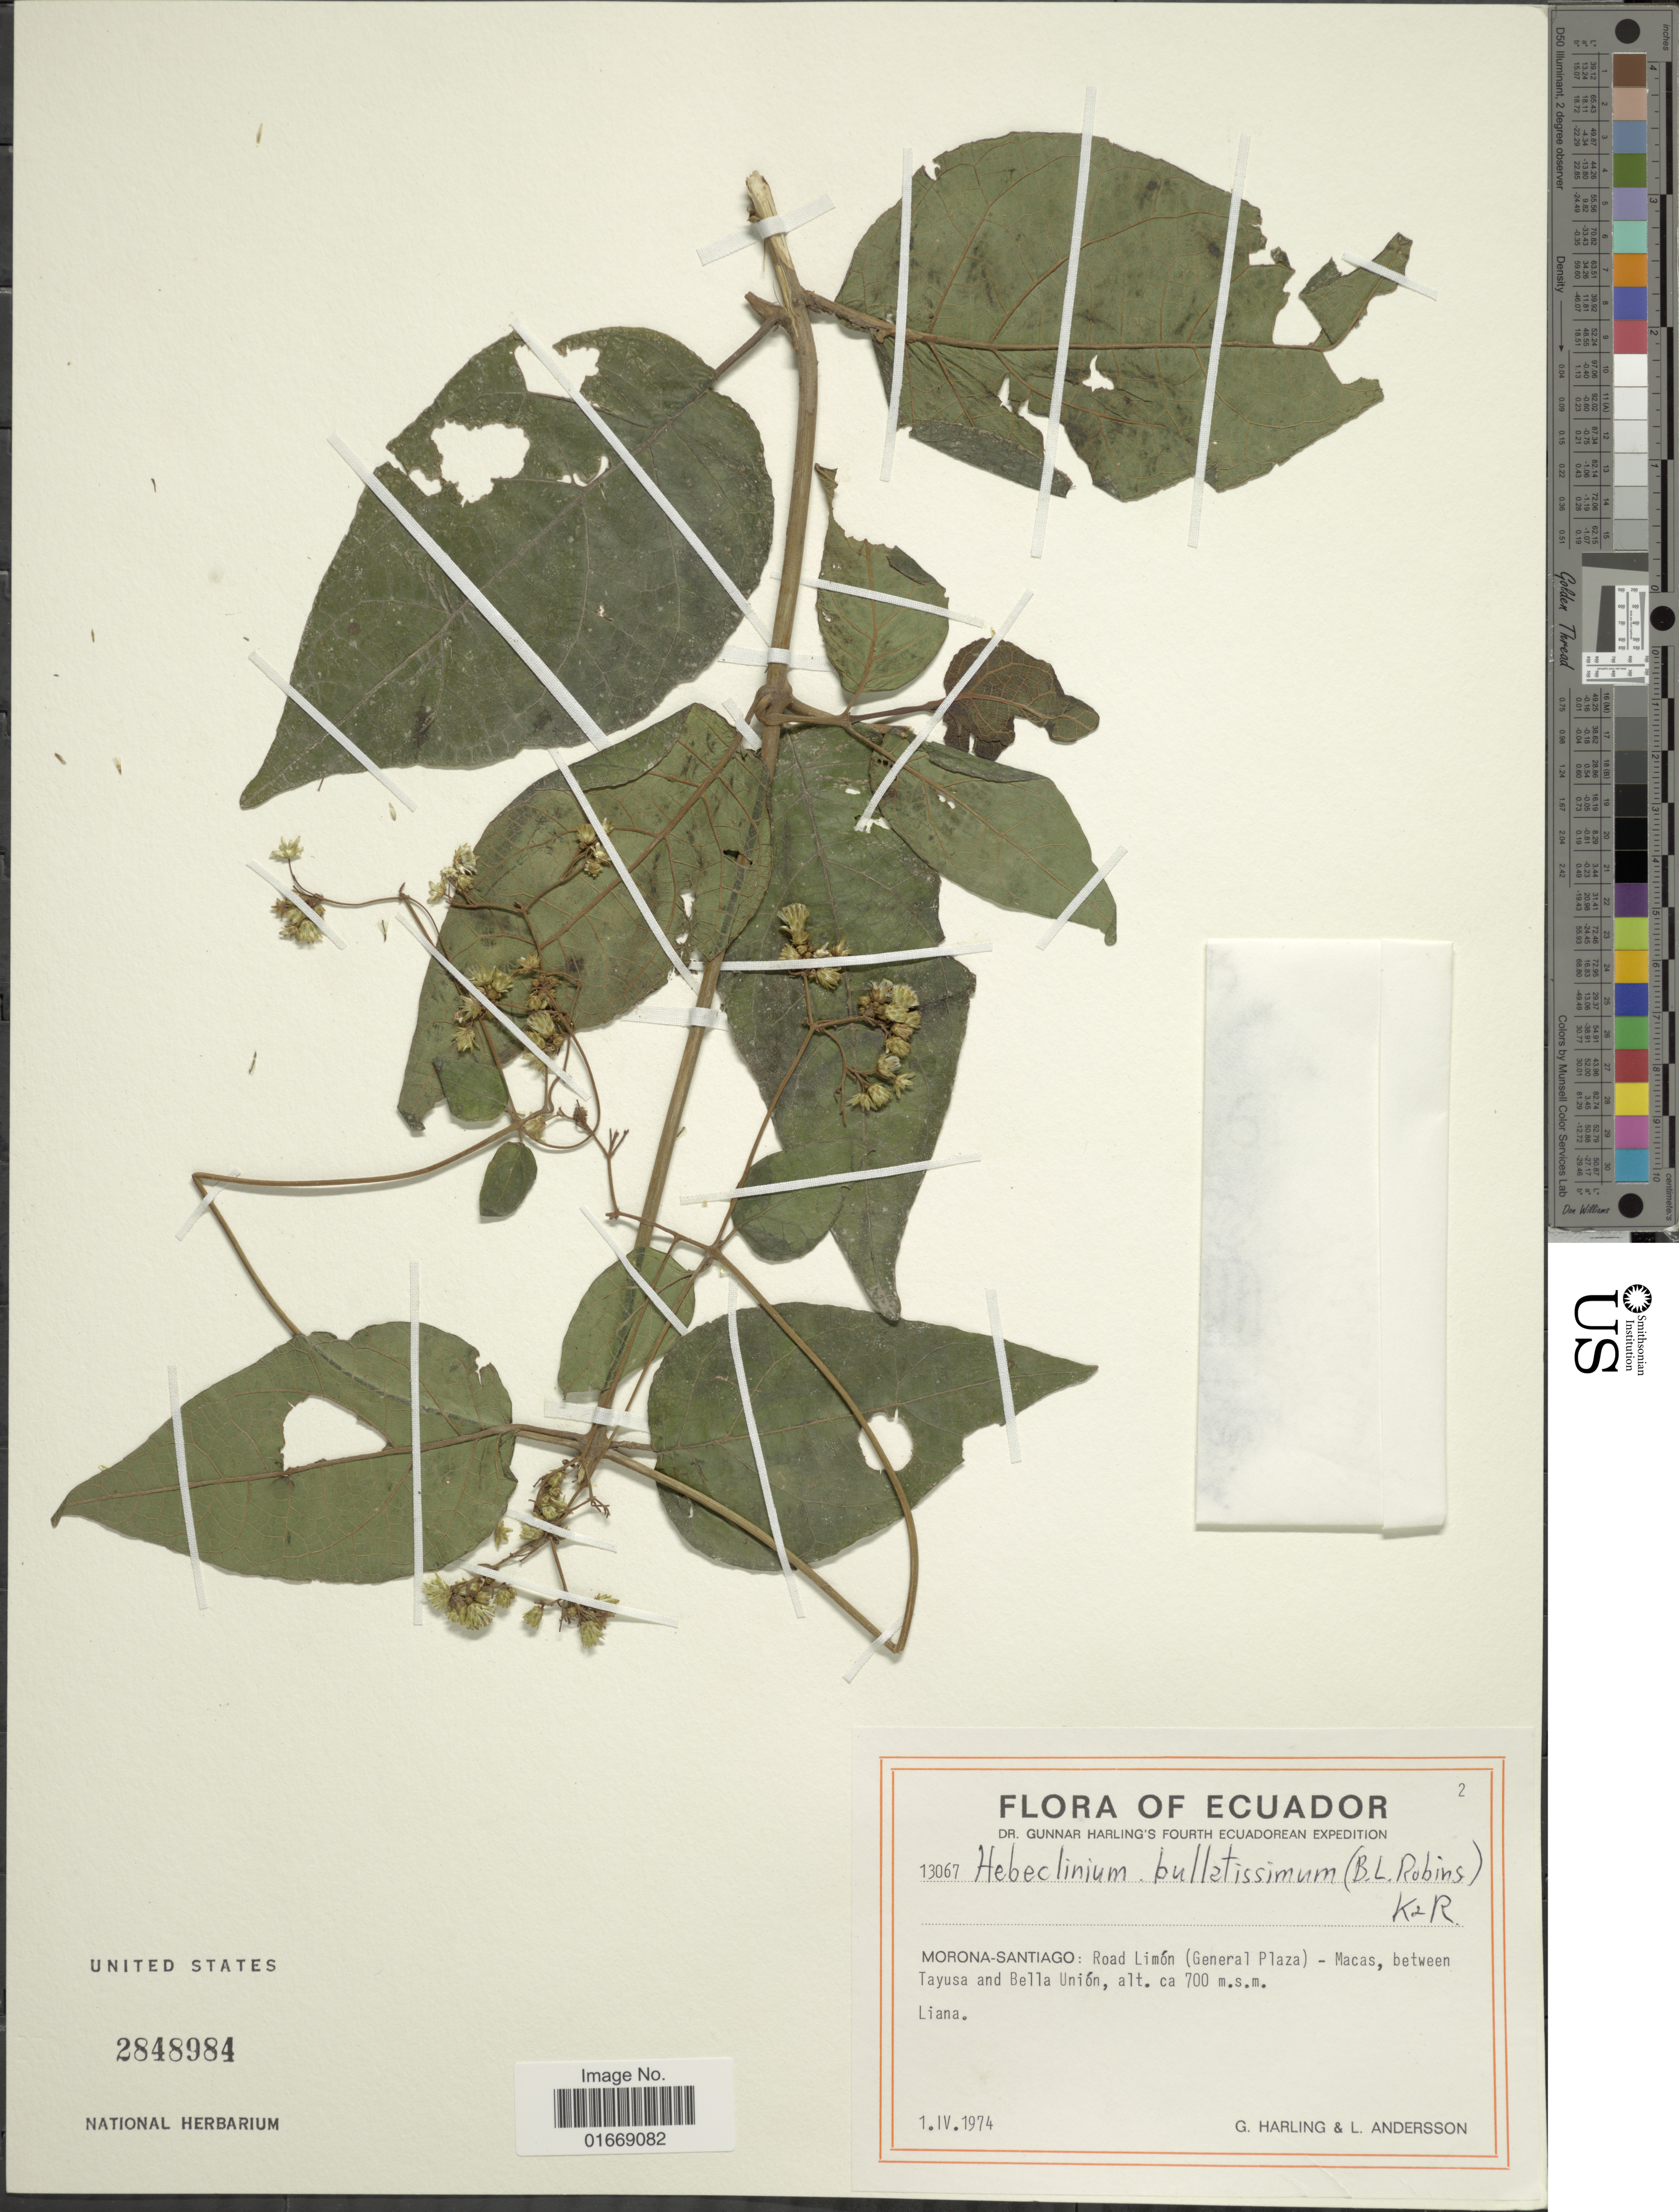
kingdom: Plantae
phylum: Tracheophyta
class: Magnoliopsida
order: Asterales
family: Asteraceae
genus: Hebeclinium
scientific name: Hebeclinium bullatissimum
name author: (B.L. Rob.) R.M. King & H. Rob.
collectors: G. Harling & L. Andersson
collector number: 13067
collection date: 1974-04-01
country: Ecuador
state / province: Morona-Santiago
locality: Roas Limon (General Plaza) -Macas, between Tayusa and Bella Union, Liana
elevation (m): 700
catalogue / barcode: US 2848984